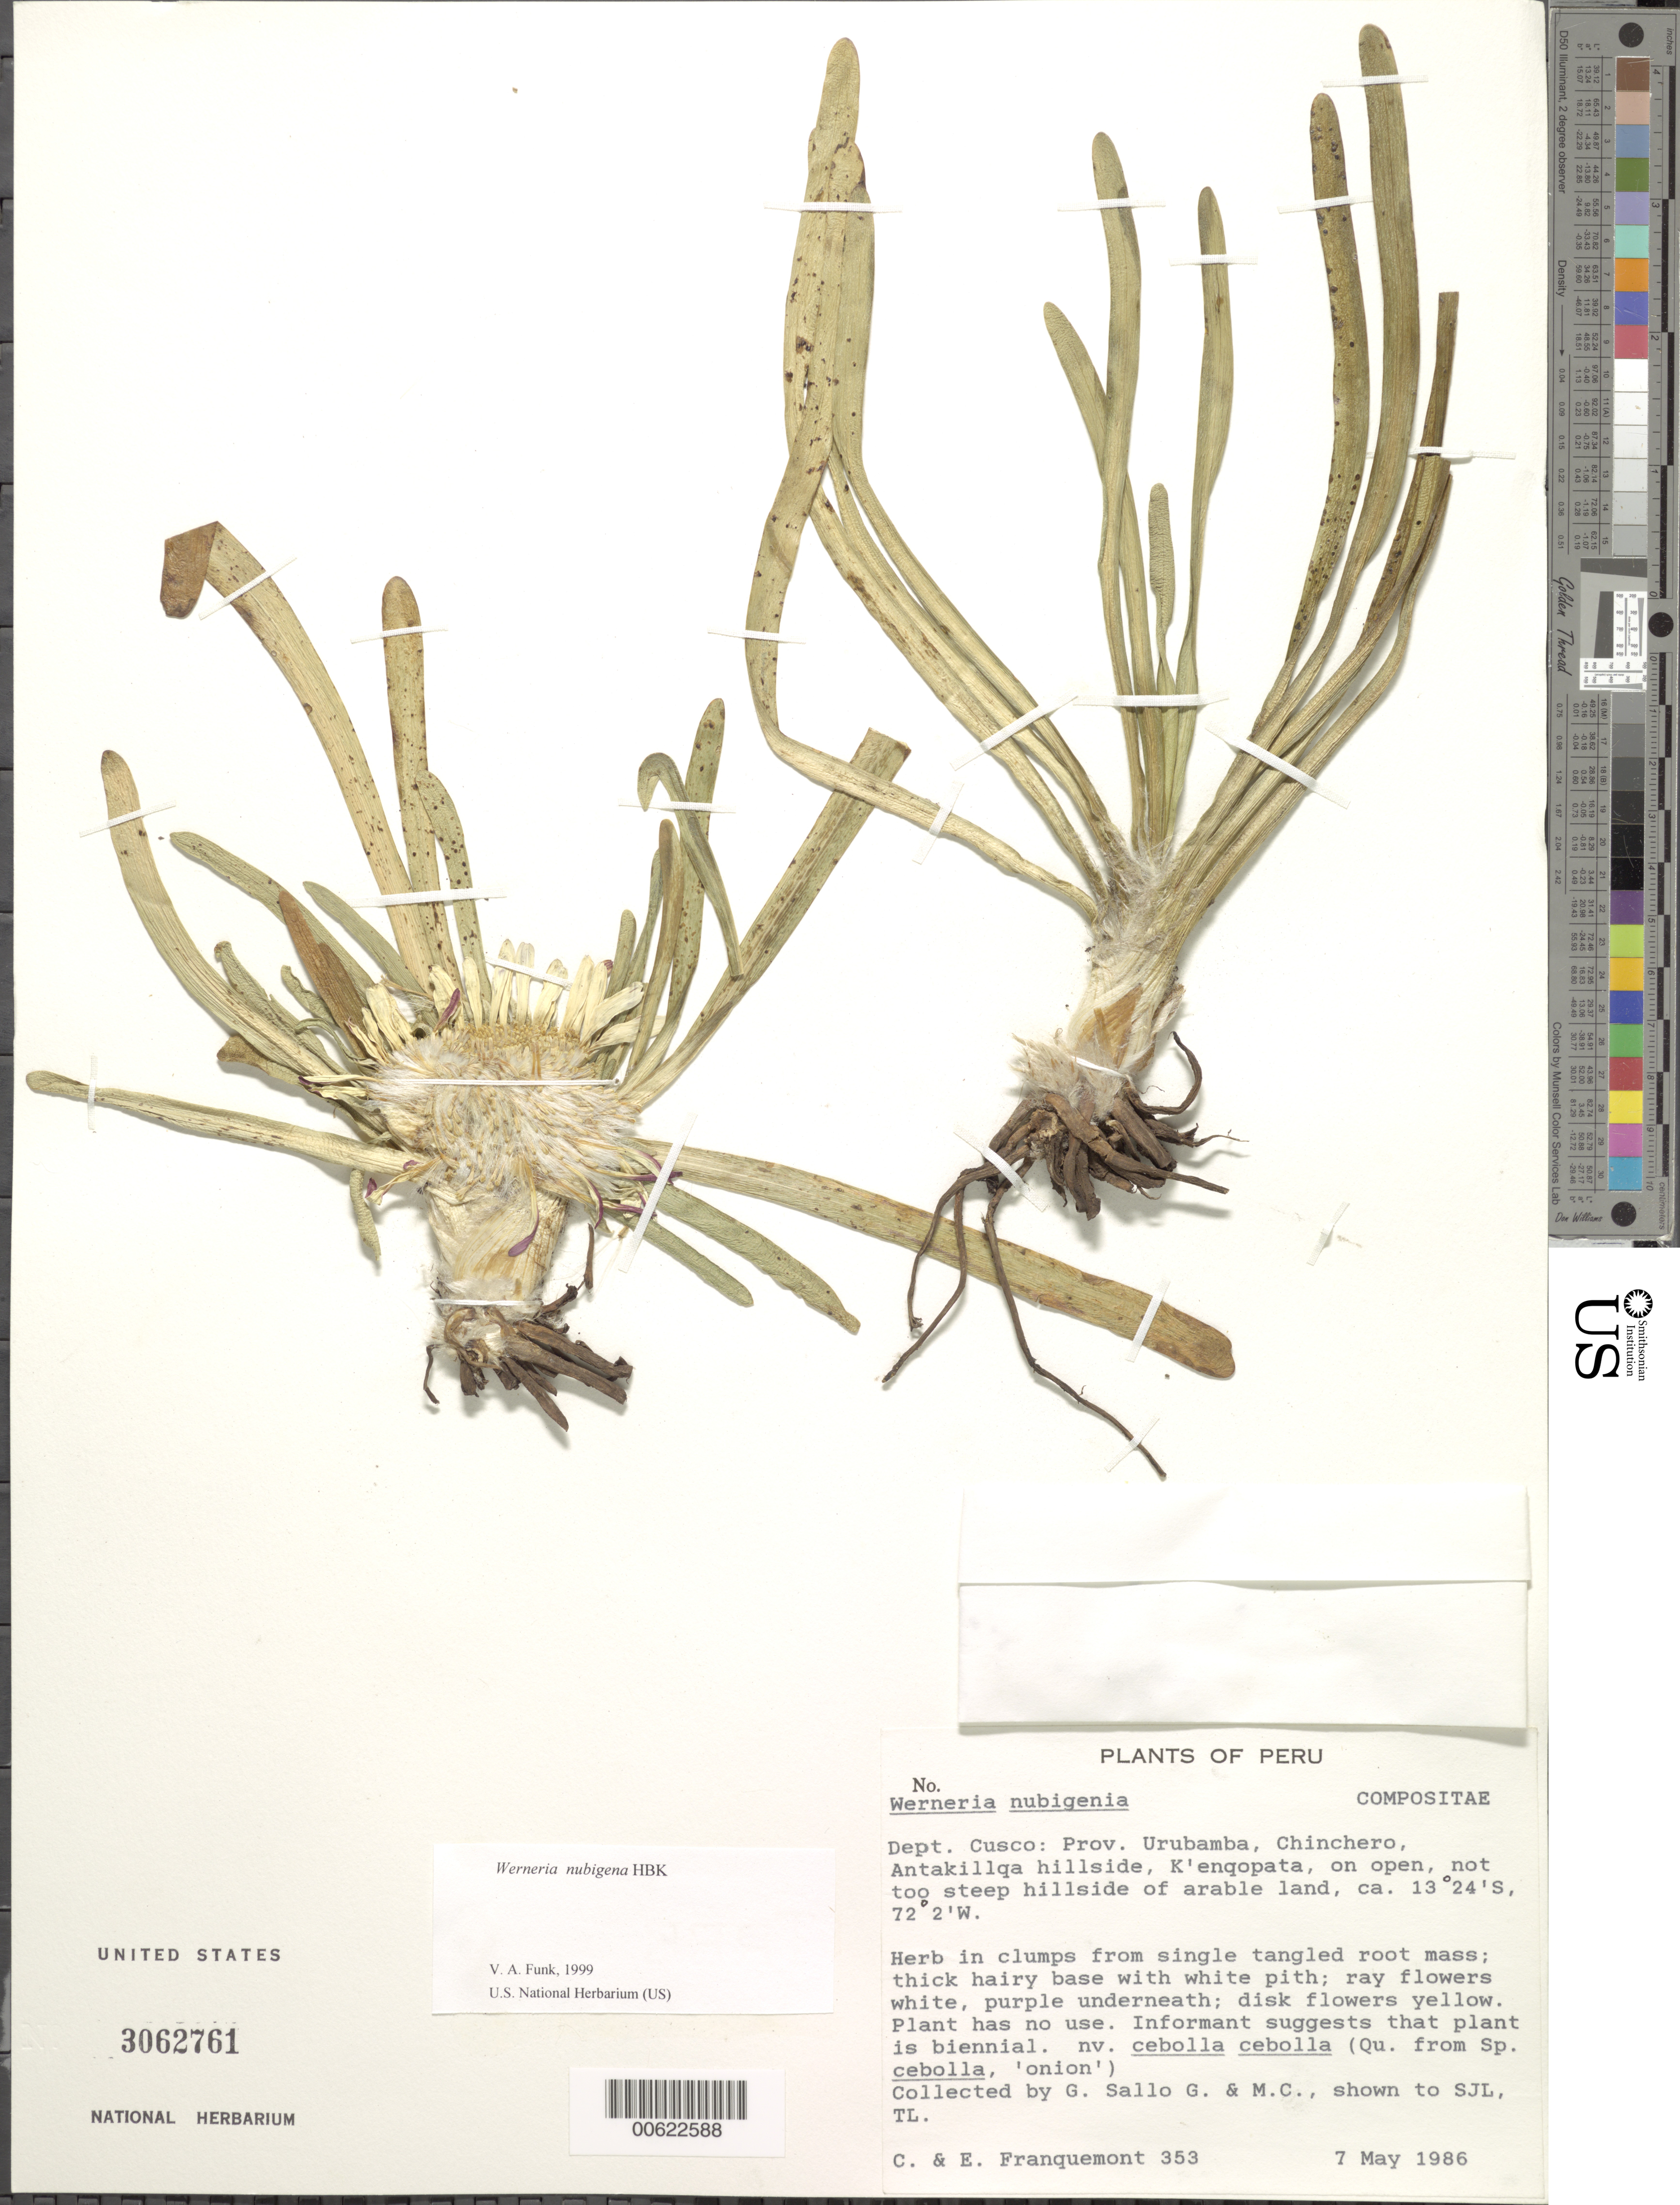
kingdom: Plantae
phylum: Tracheophyta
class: Magnoliopsida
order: Asterales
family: Asteraceae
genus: Werneria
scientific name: Werneria nubigena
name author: Kunth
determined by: Funk, Vicki A., (BOT), Smithsonian Institution - National Museum of Natural History (UNITED STATES)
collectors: C. Franquemont & E. Franquemont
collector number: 353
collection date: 1986-05-07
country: Peru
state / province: Cusco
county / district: Urubamba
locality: Chinchero, Antakillqa hillside, K'enqopata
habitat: On open, not too steep hillside of arable land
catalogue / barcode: US 3062761